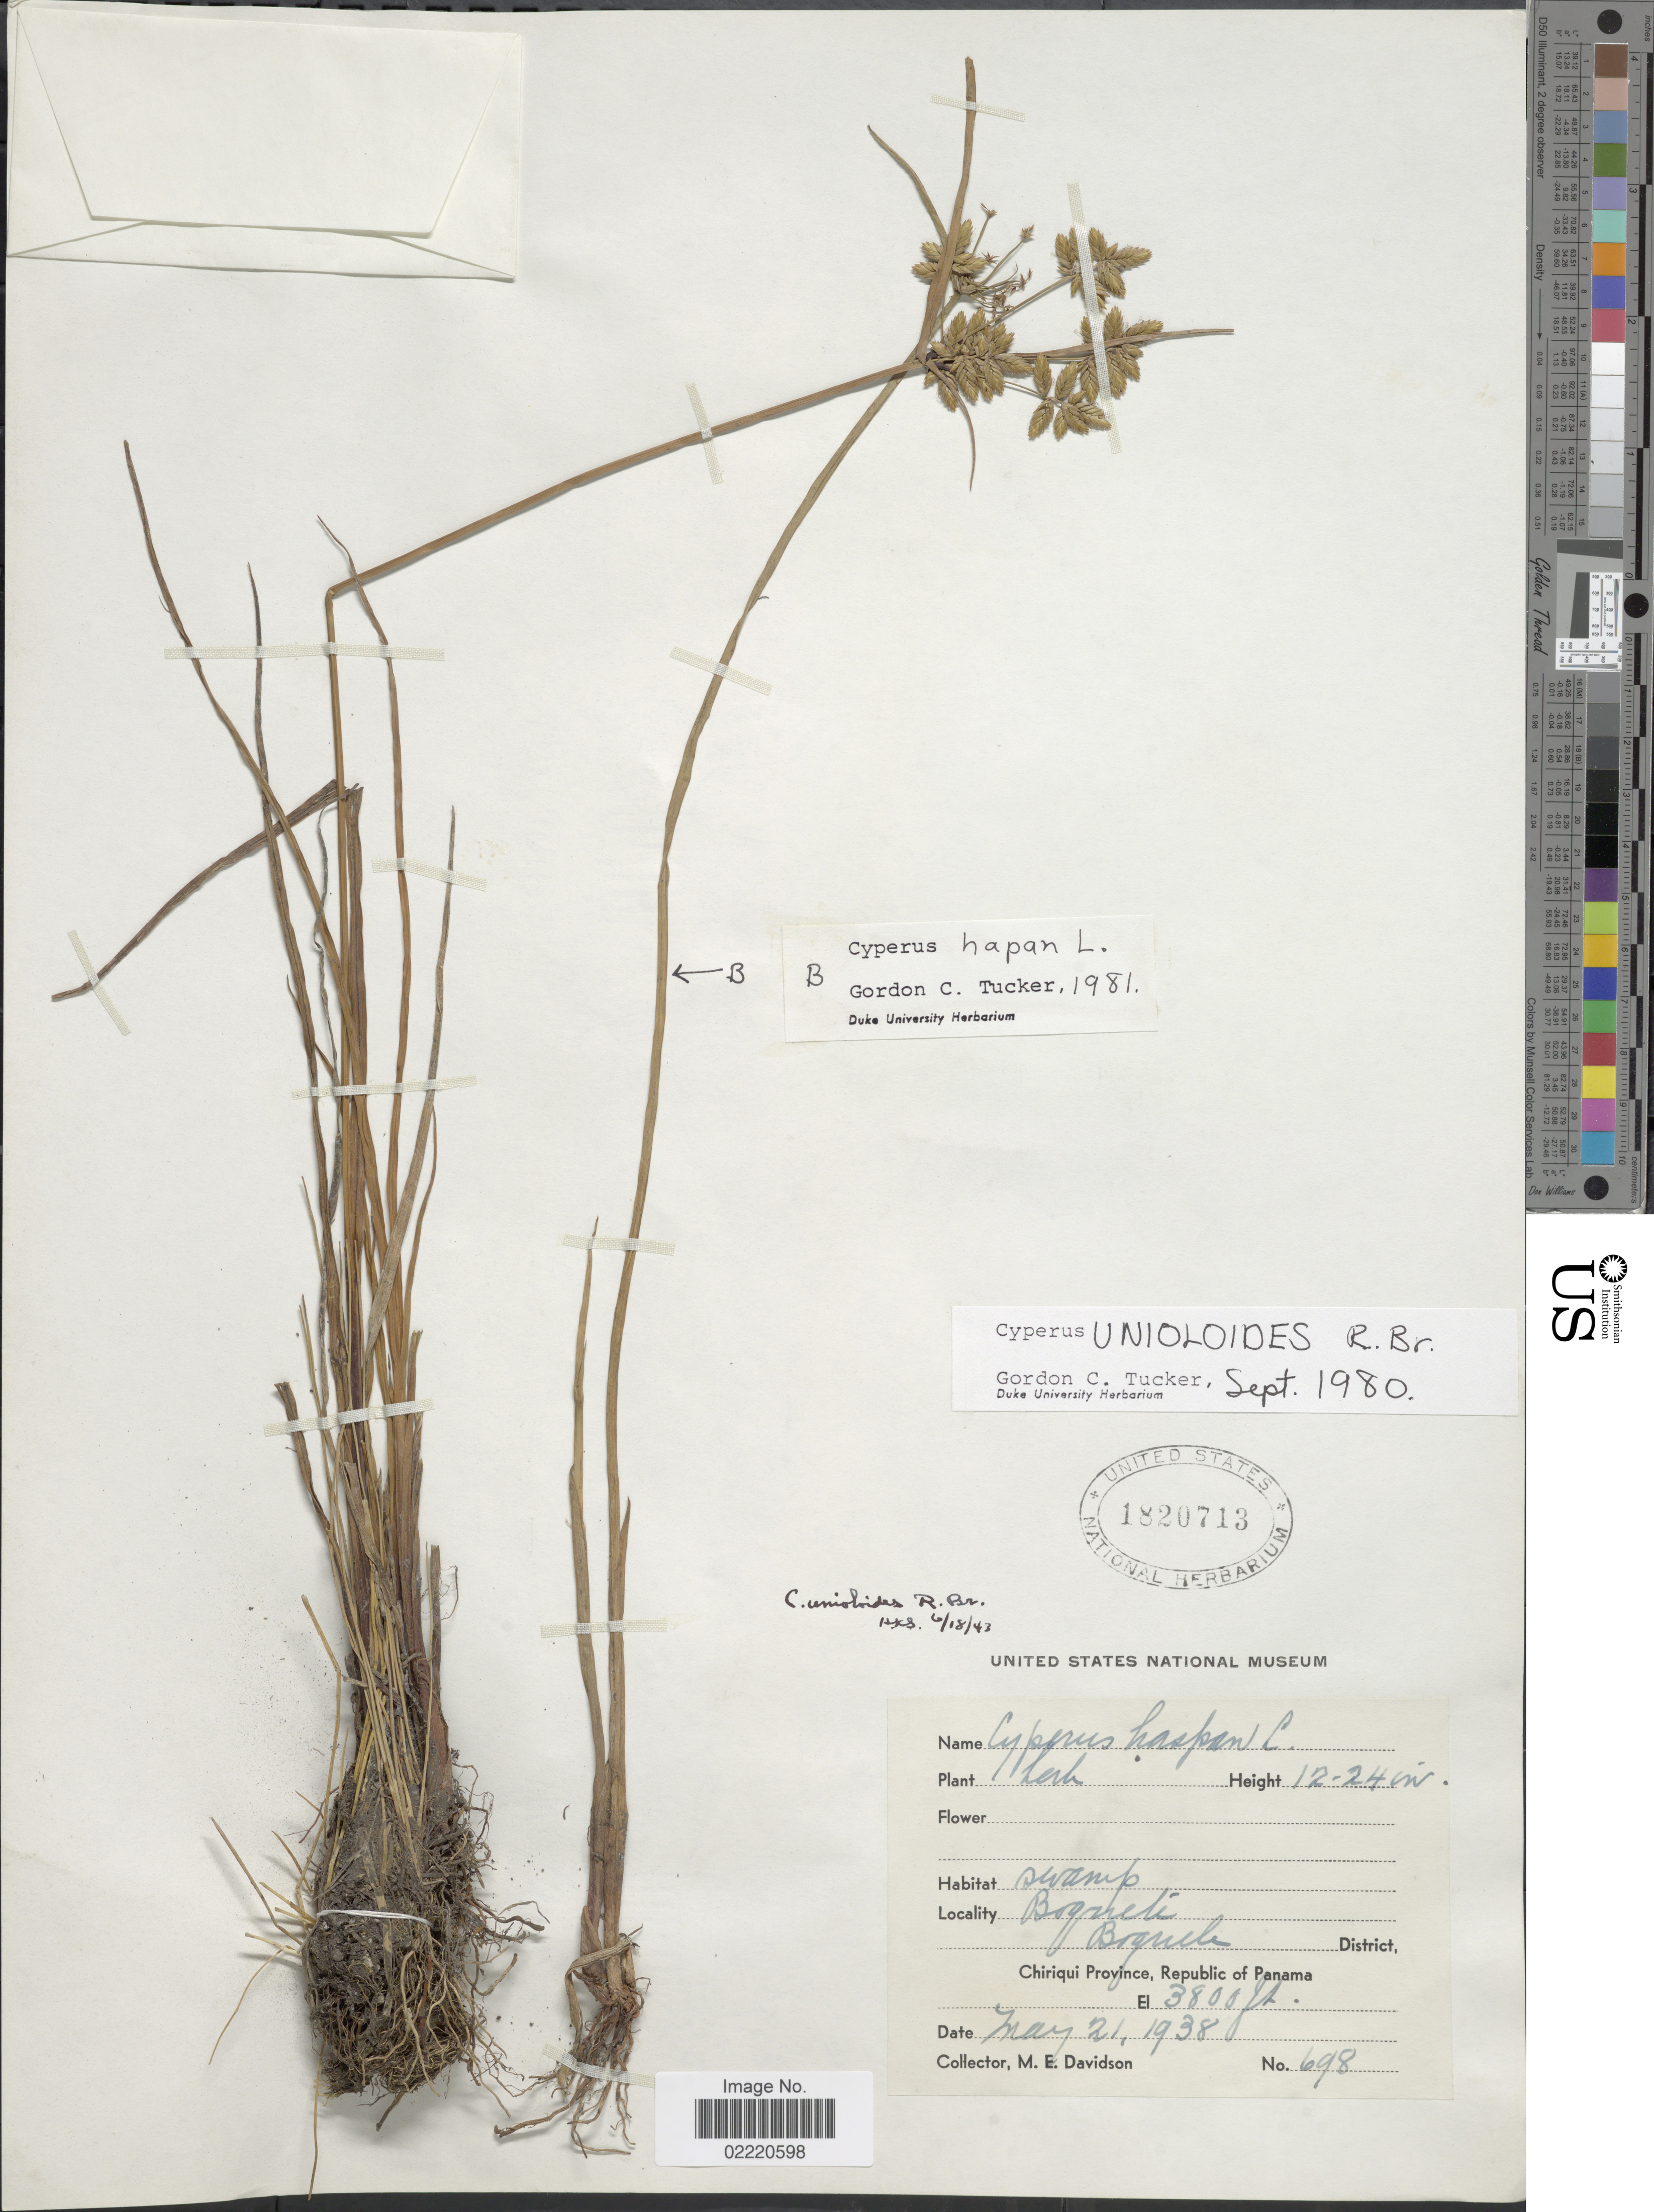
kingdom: Plantae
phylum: Tracheophyta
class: Liliopsida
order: Poales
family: Cyperaceae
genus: Cyperus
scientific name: Cyperus unioloides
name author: R. Br.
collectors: M. E. Davidson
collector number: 698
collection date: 1938-05-21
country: Panama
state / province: Chiriqui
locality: Swamp, Boquete, Boquete District.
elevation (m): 1158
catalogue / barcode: US 1820713